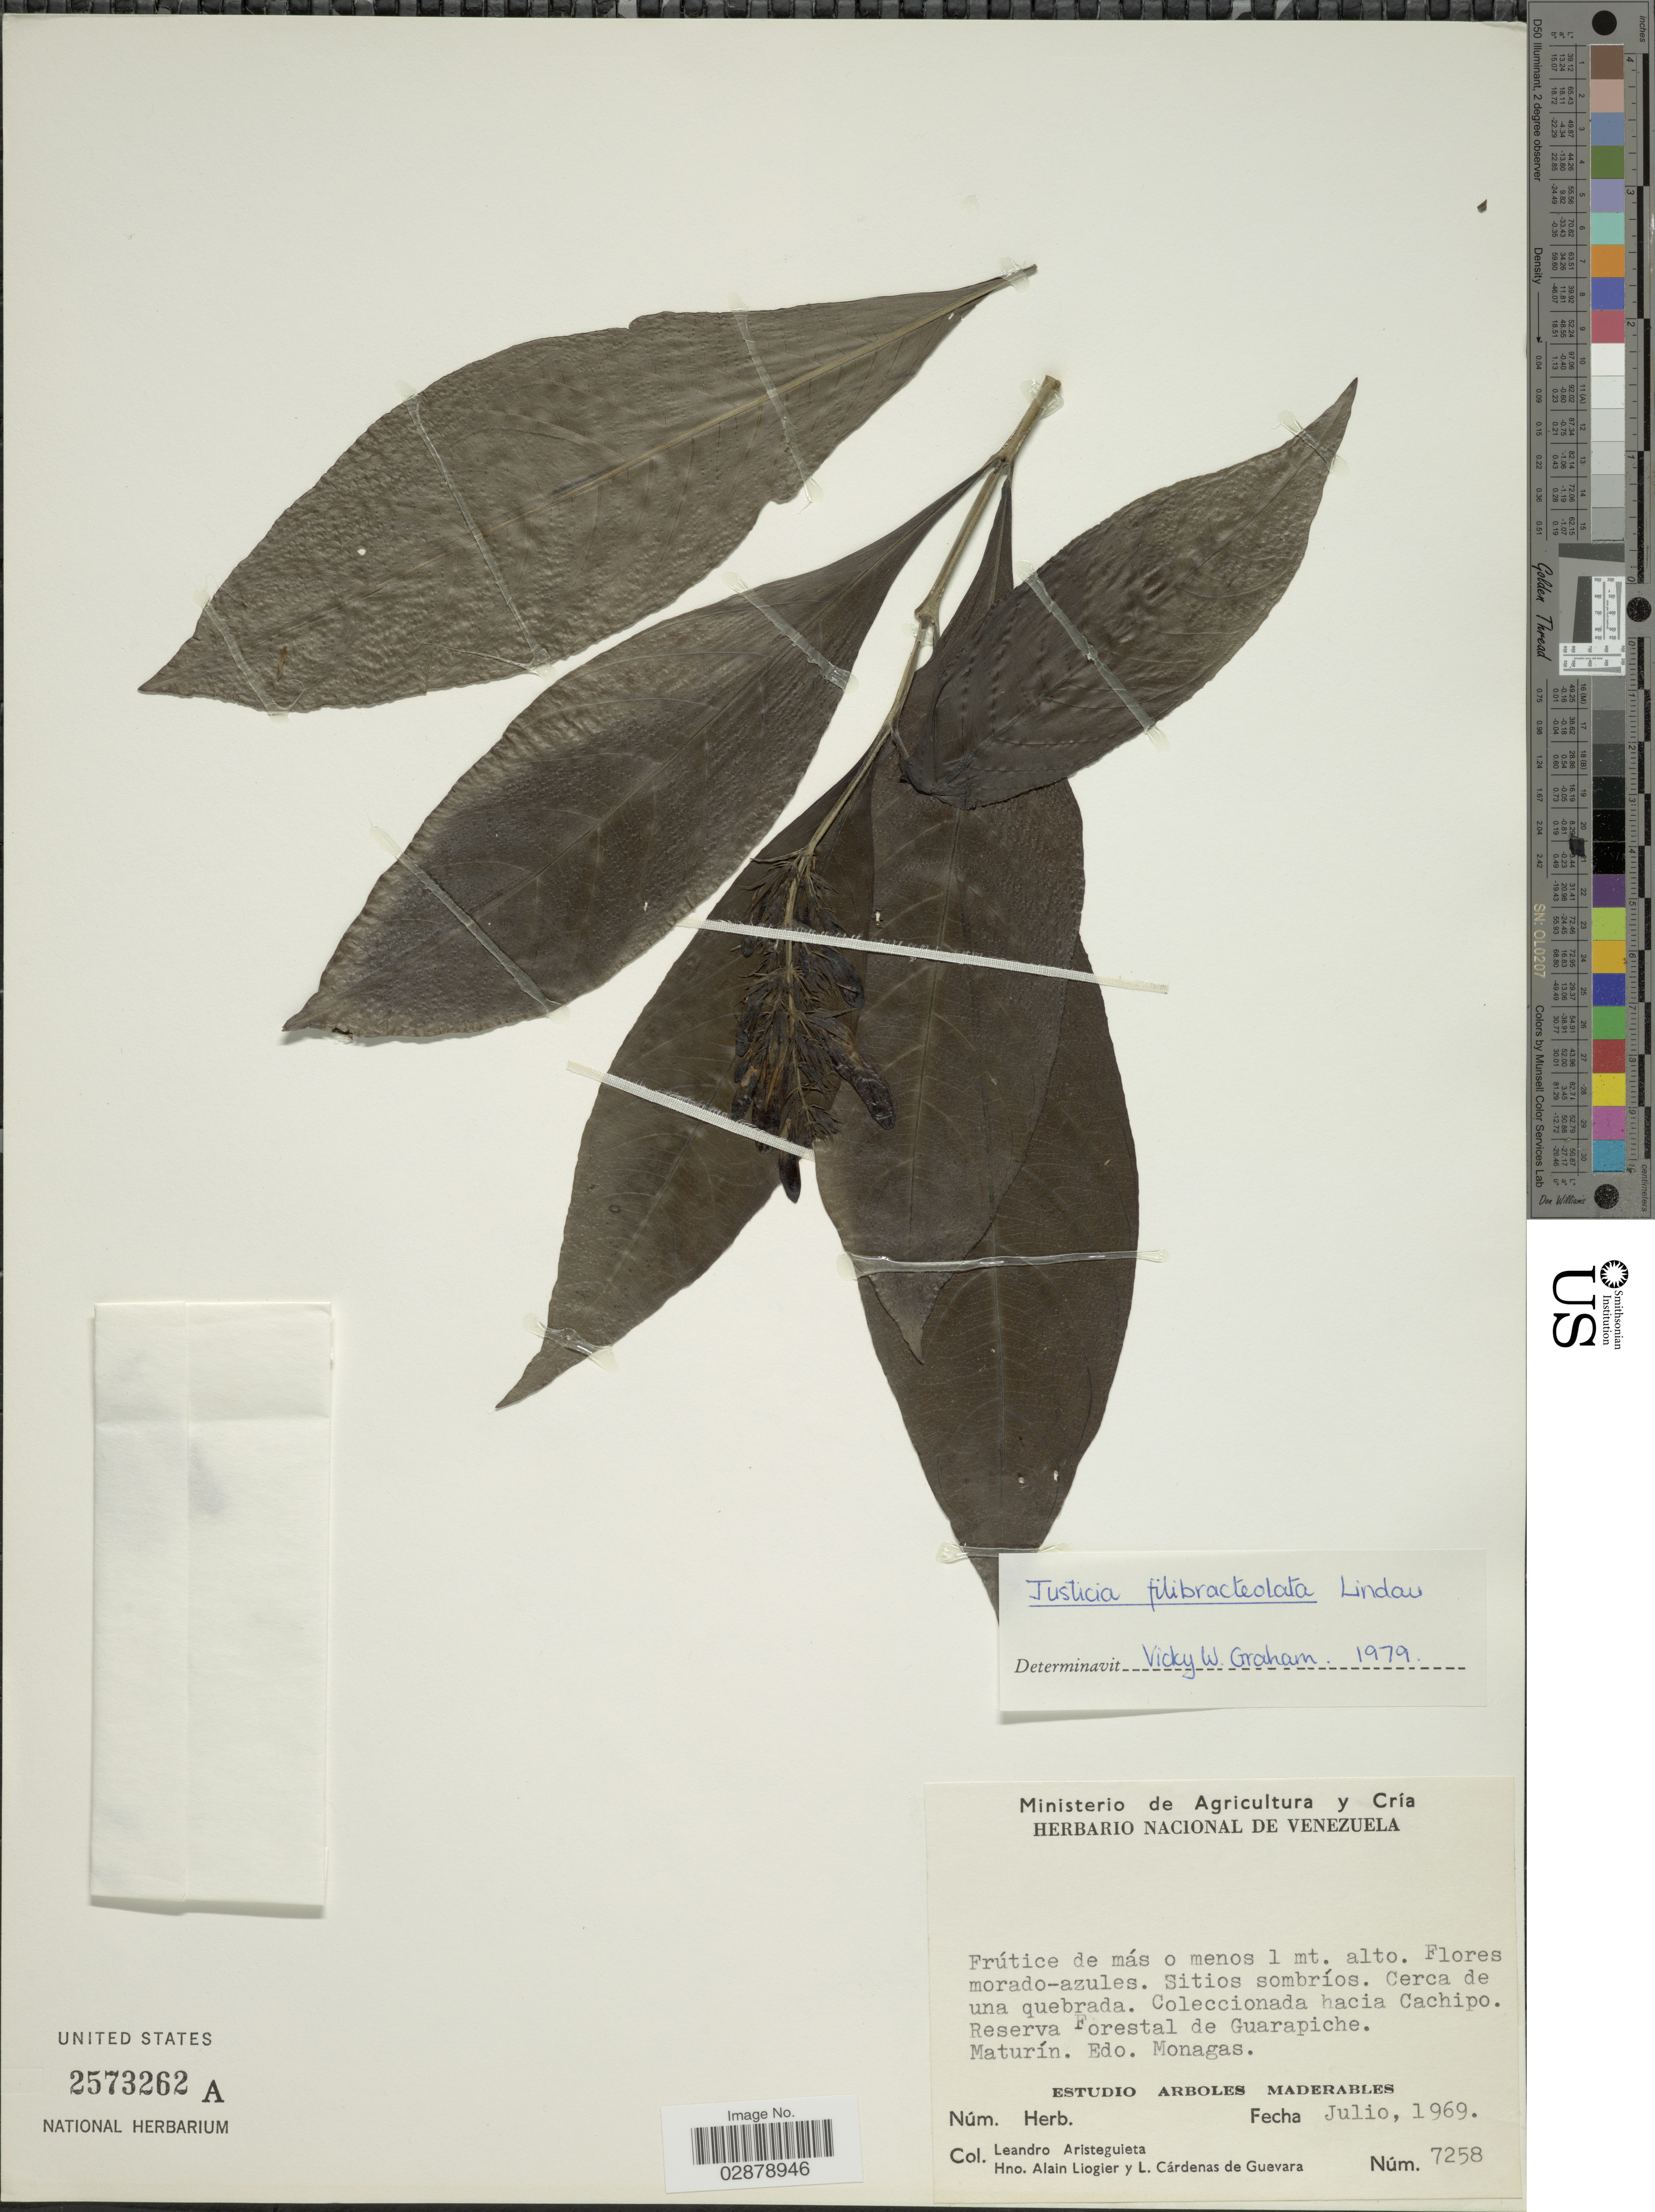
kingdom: Plantae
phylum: Tracheophyta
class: Magnoliopsida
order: Lamiales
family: Acanthaceae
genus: Justicia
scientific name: Justicia filibracteolata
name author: Lindau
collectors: L. Aristeguieta, A. H. Liogier & C. de Guevara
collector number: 7258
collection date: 1969-07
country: Venezuela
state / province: Monagas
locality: Hacia Cachipo. Reserva Forestal de Guarapiche. Maturín. Estudio Arboles Maderables.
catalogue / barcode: US 2573262A